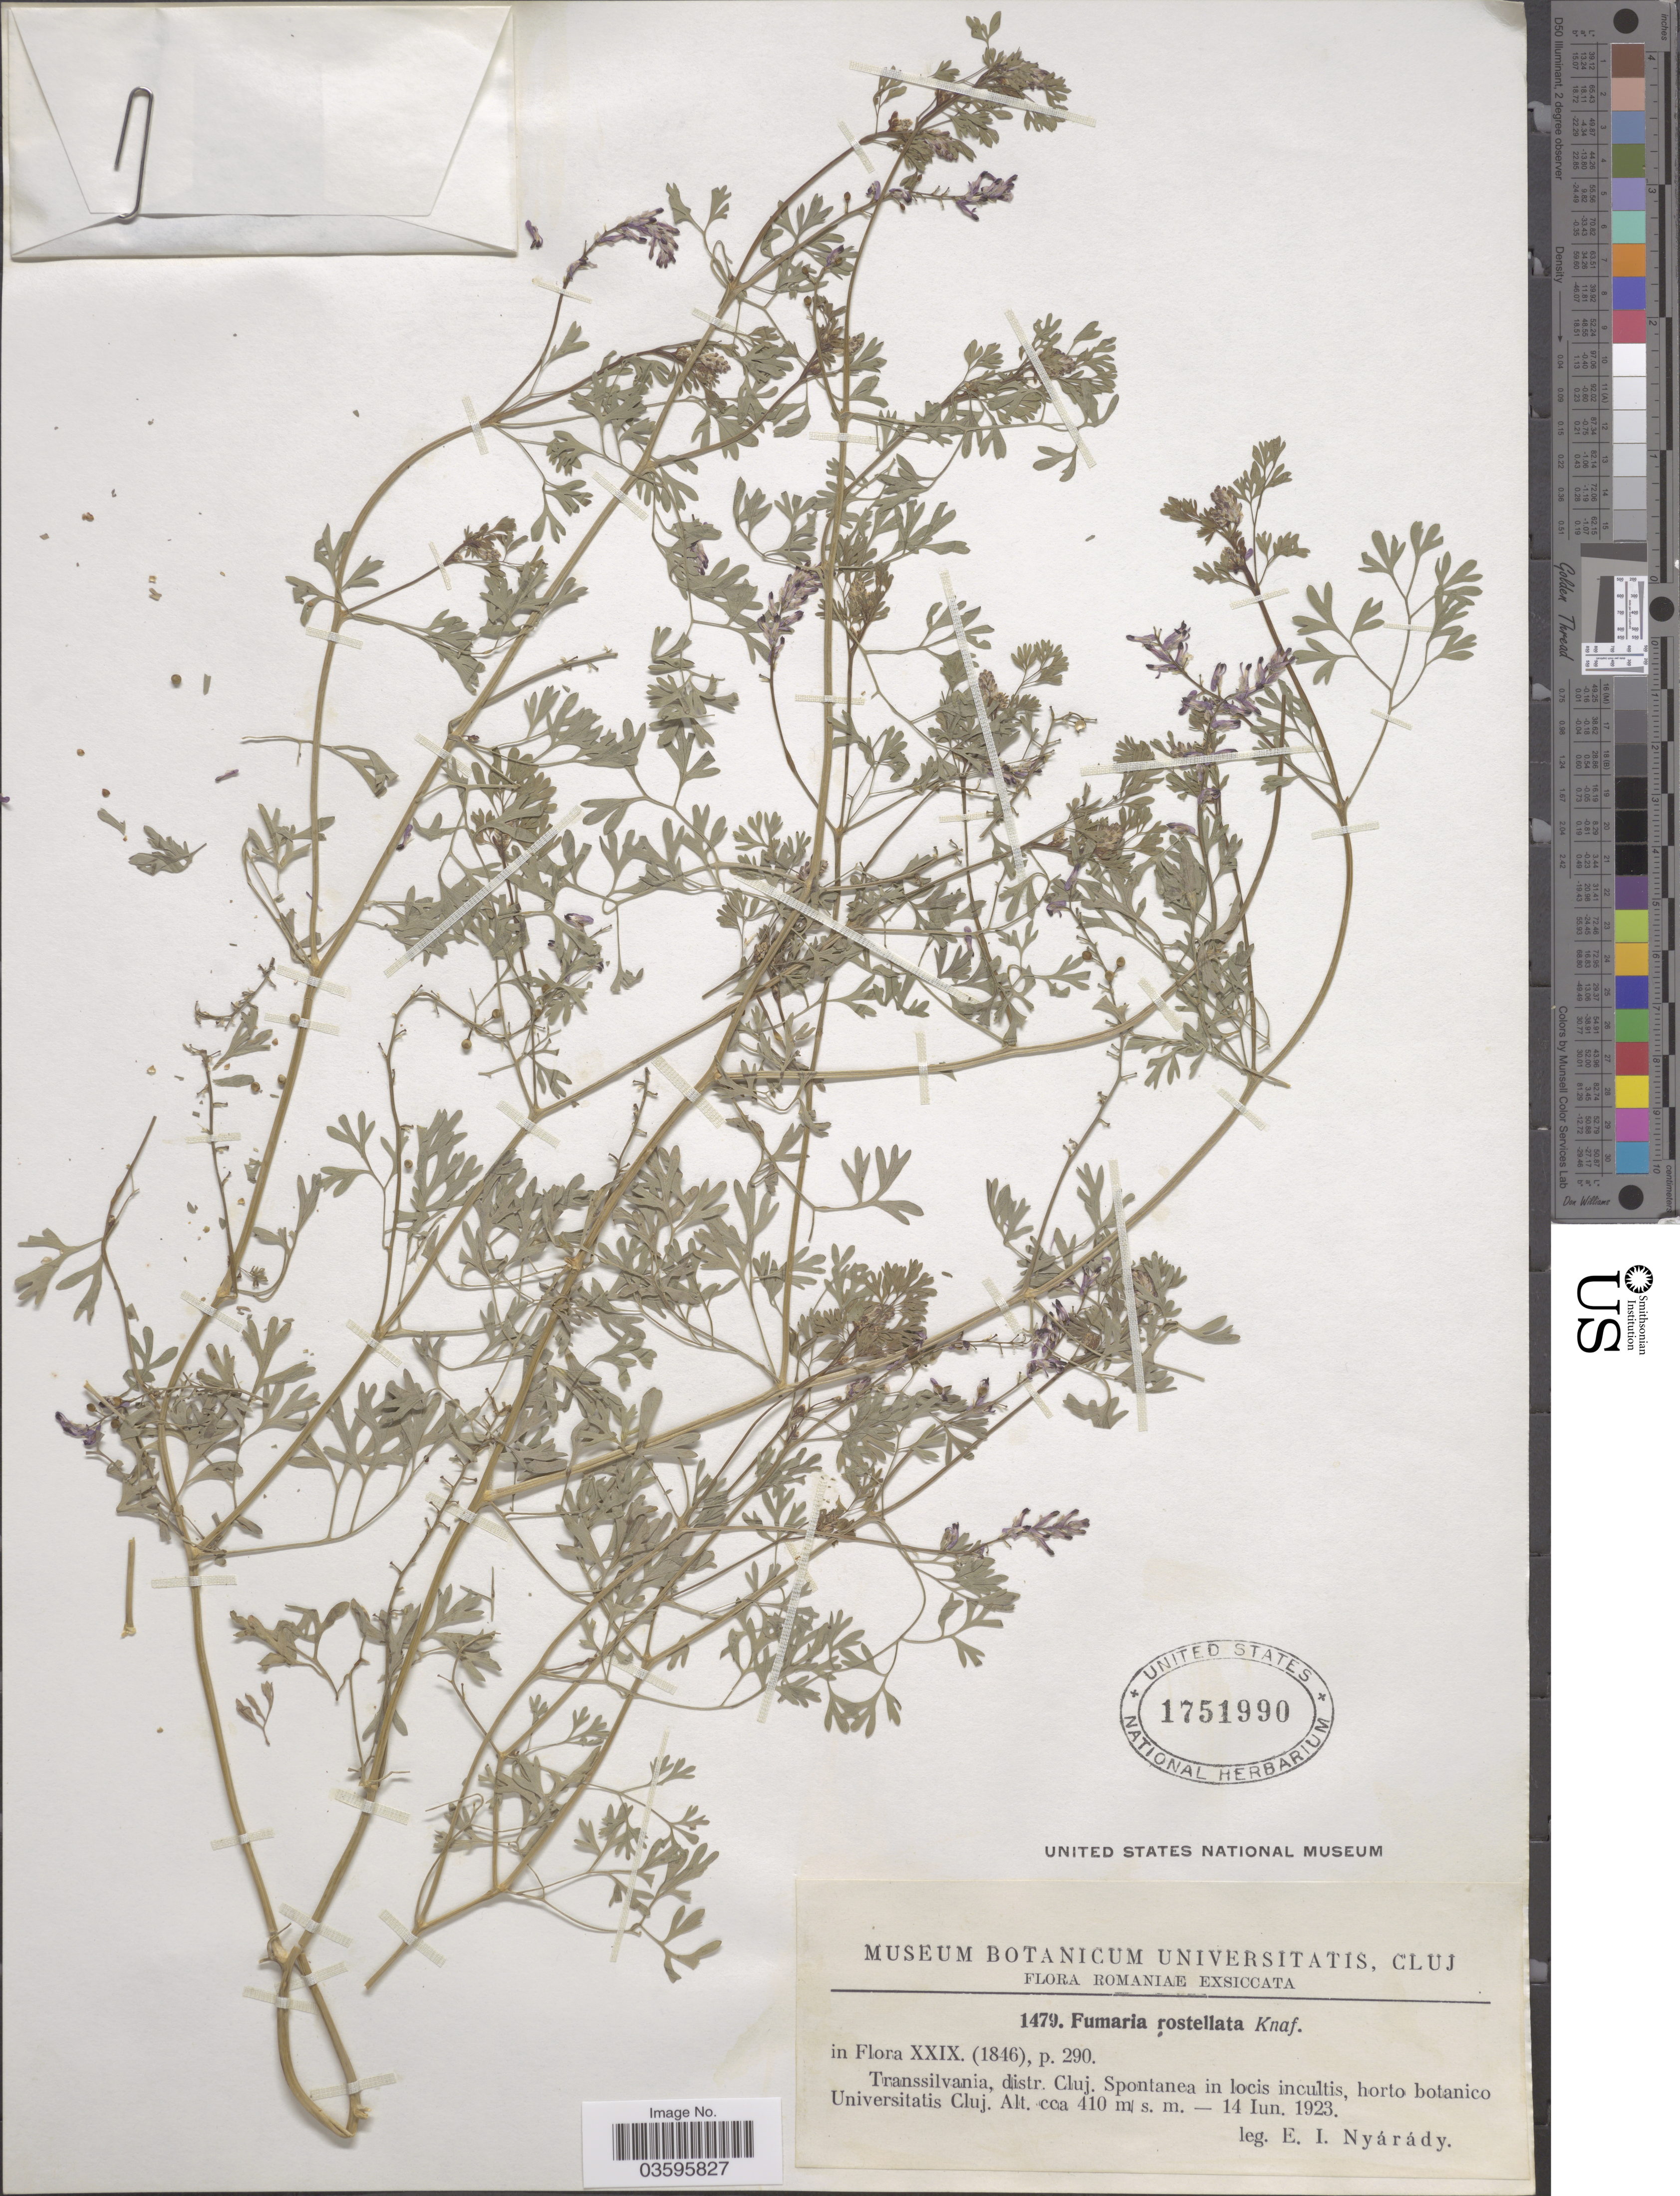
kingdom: Plantae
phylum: Tracheophyta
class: Magnoliopsida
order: Ranunculales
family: Papaveraceae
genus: Fumaria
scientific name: Fumaria rostellata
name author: Knaf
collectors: E. Nyárády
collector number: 1479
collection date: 1923-06-14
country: Romania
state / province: Cluj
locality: Transsilvania, distr. Cluj. Spontanea in locis incultis, horto botanico Universitatis Cluj.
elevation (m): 410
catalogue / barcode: US 1751990